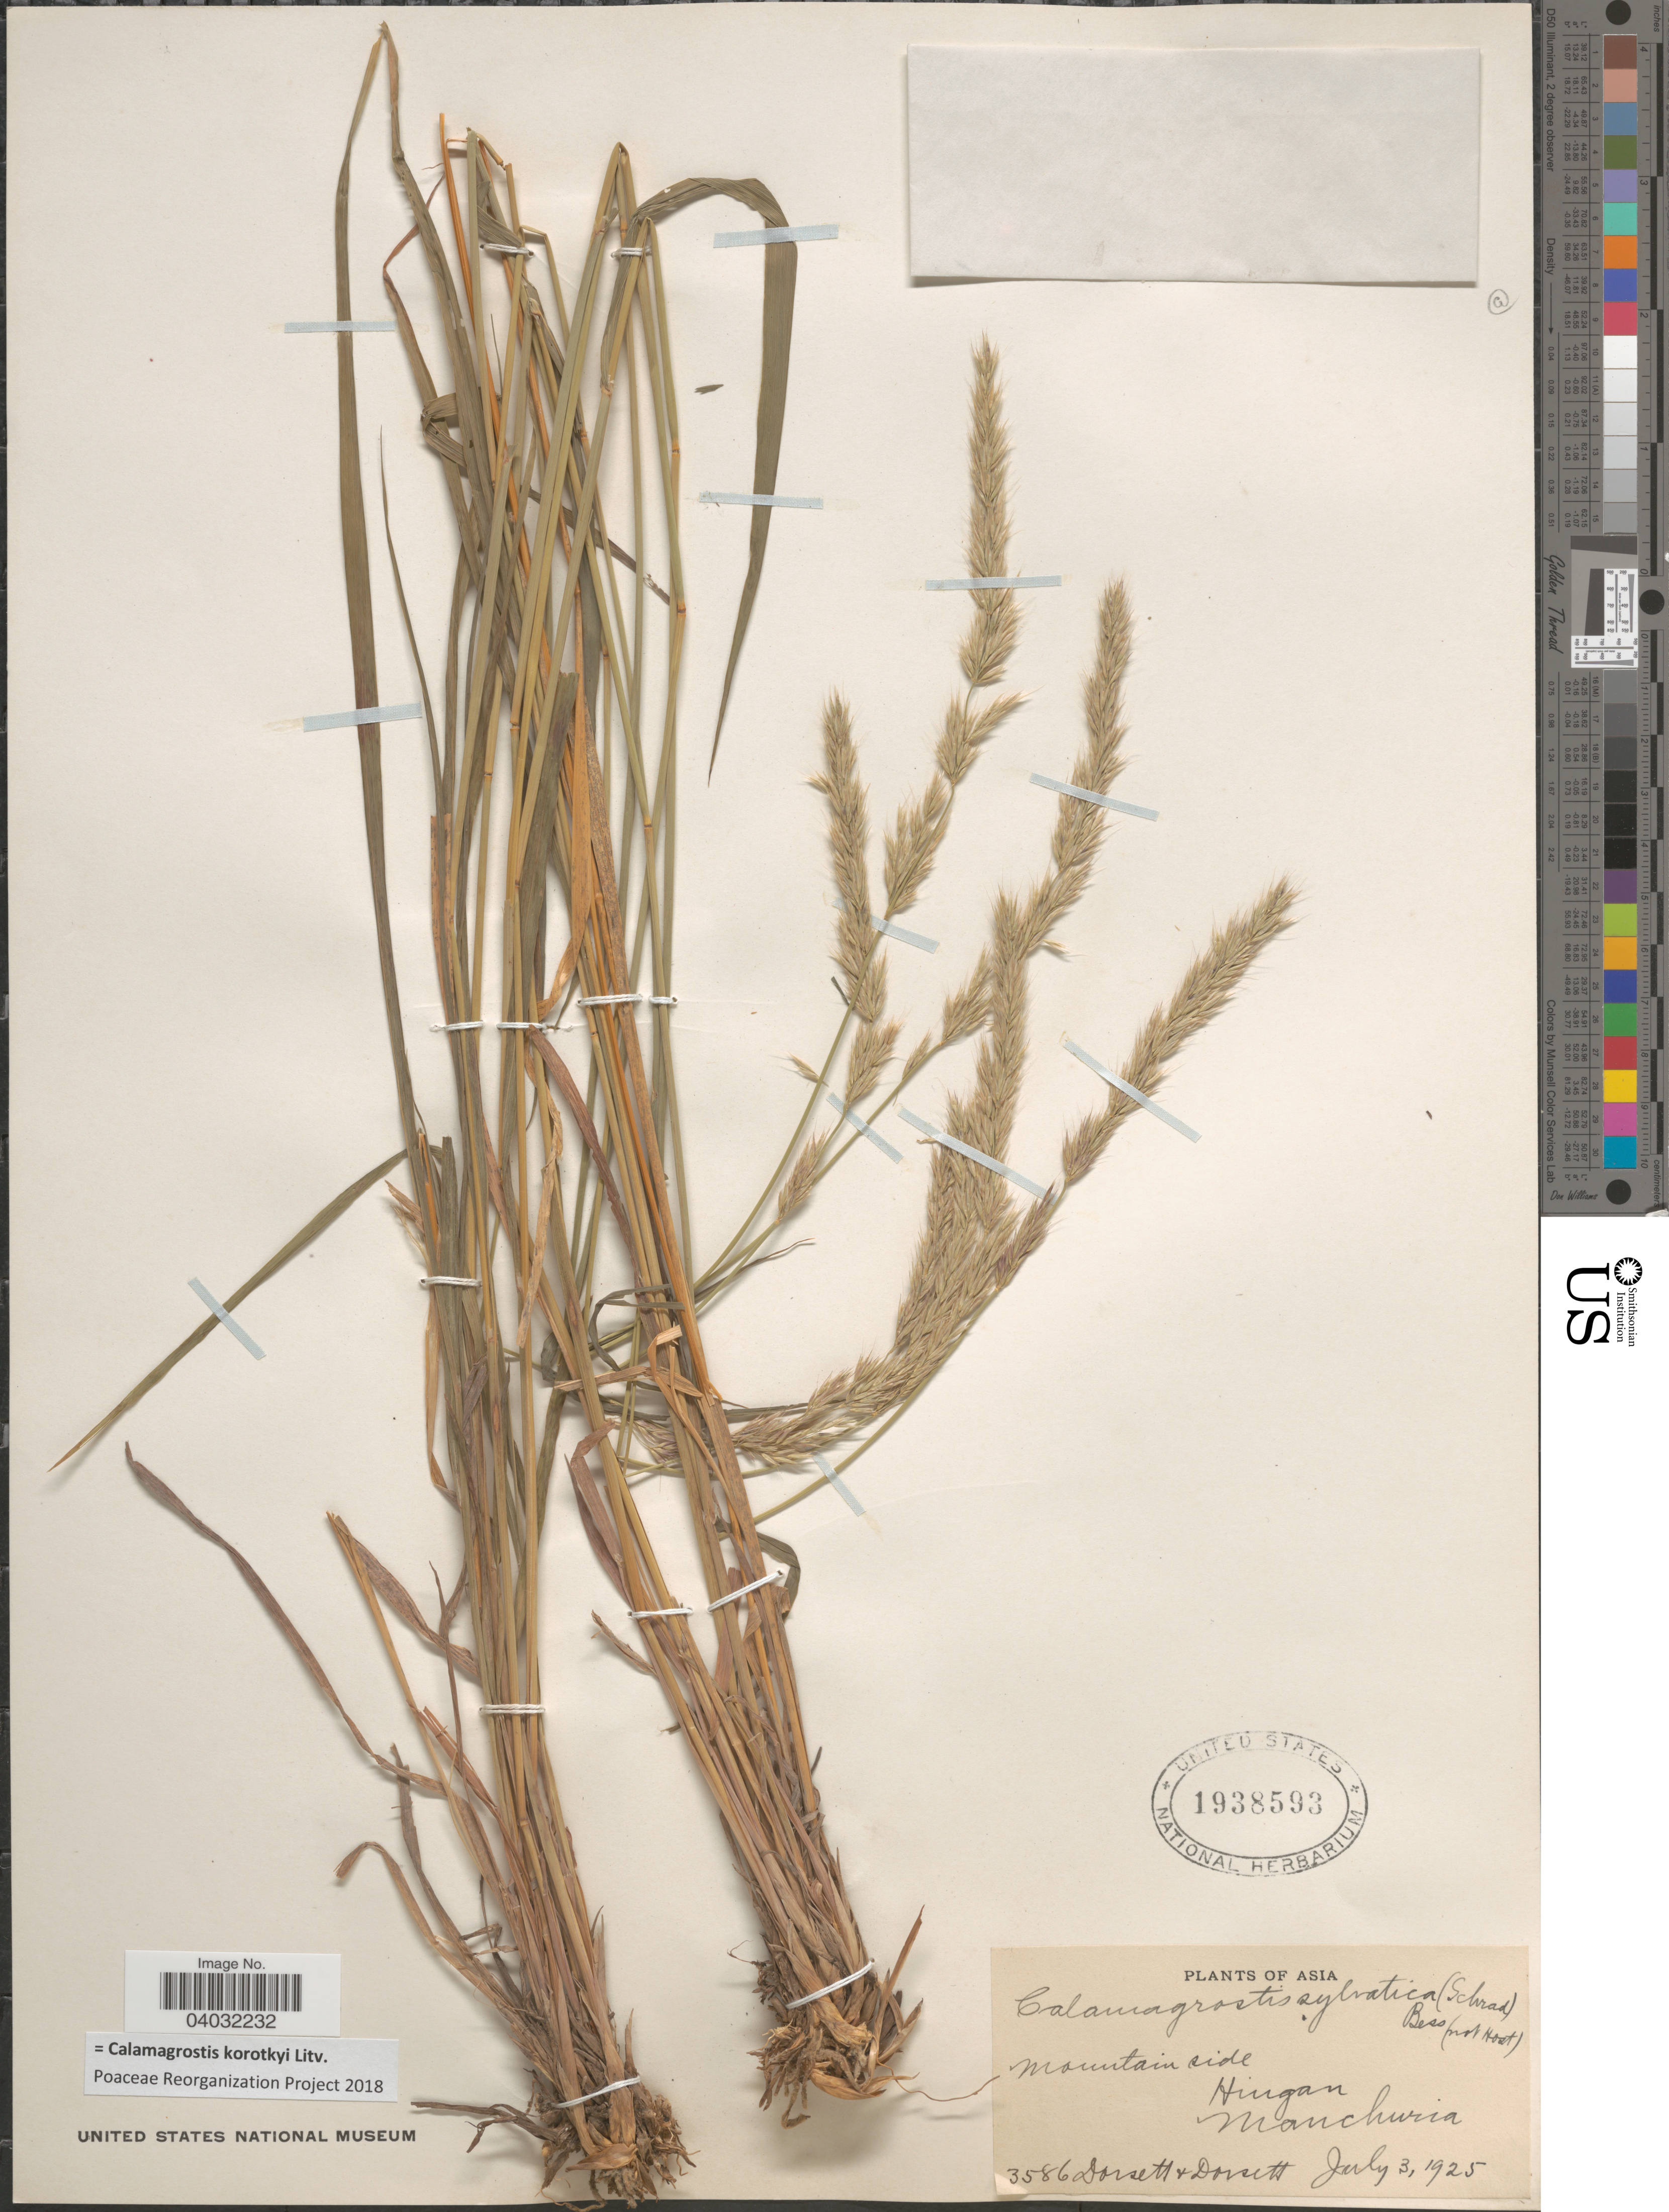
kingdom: Plantae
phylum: Tracheophyta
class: Liliopsida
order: Poales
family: Poaceae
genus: Calamagrostis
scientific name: Calamagrostis korotkyi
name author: Litv.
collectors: -- Dorsett & -- Dorsett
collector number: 3586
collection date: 1925-07-03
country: China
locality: Asia. Hingan. Manchuria.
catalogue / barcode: US 1938593